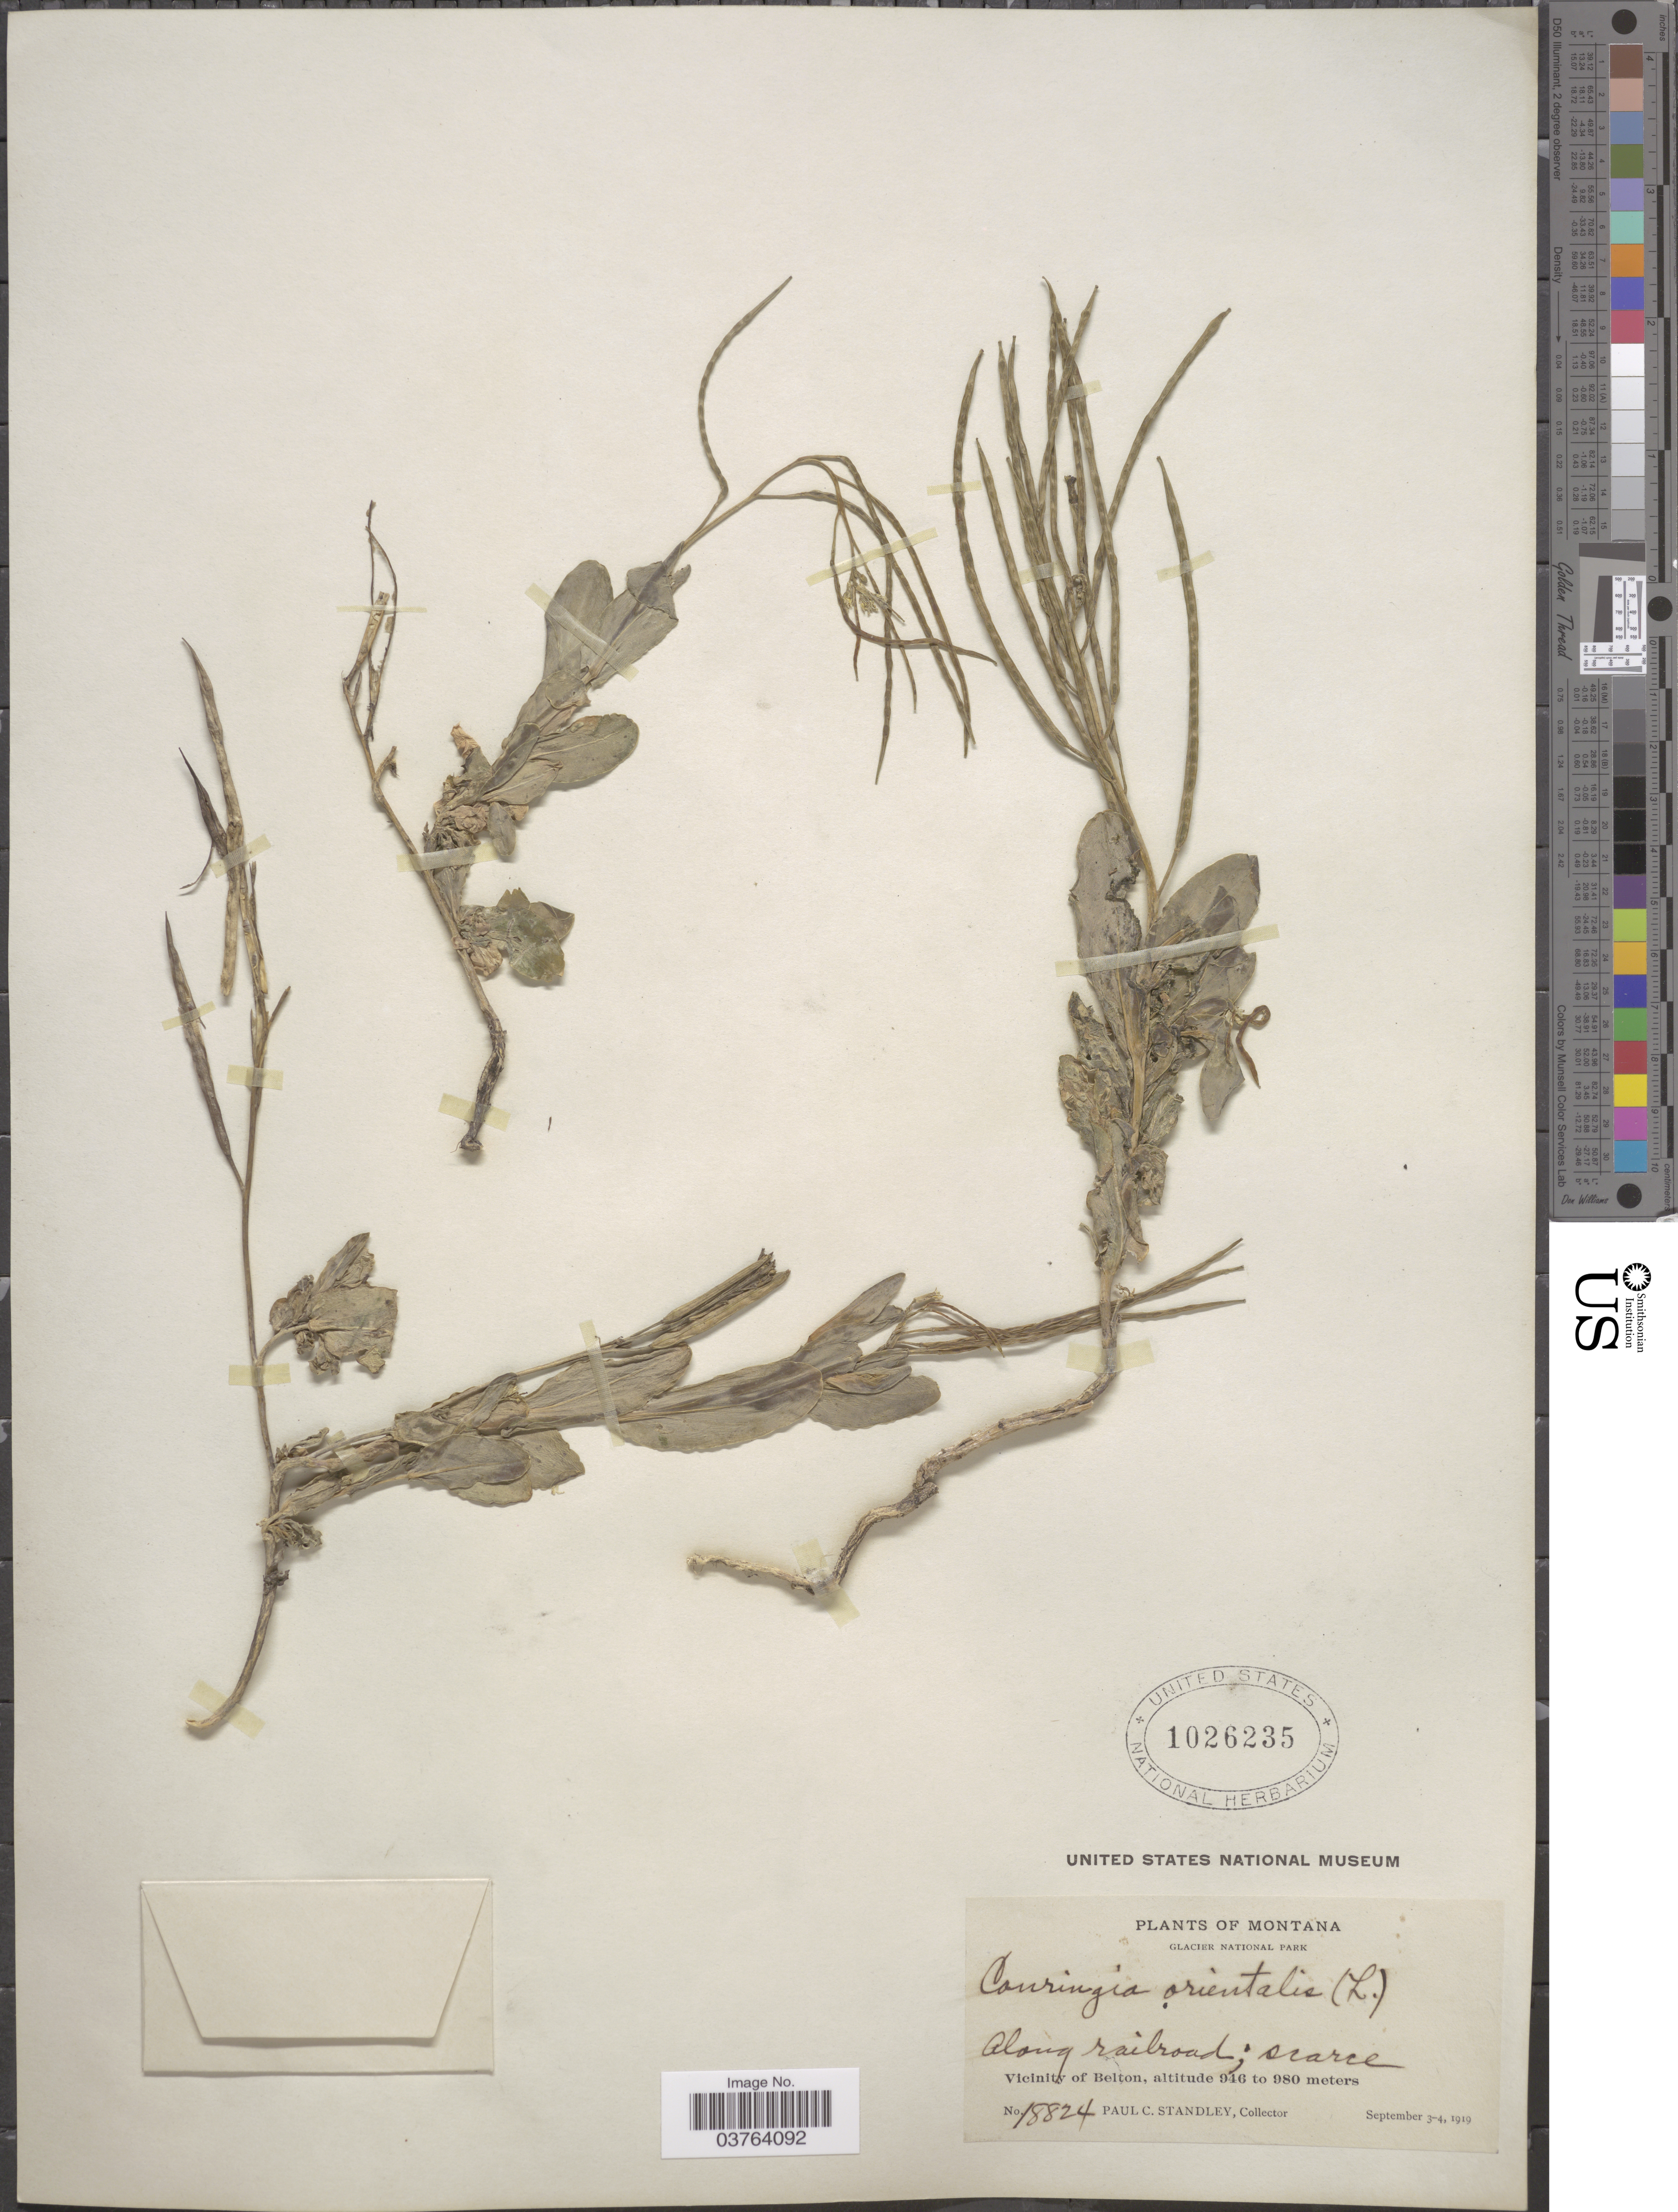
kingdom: Plantae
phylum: Tracheophyta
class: Magnoliopsida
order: Brassicales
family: Brassicaceae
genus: Conringia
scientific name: Conringia orientalis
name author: (L.) C. Presl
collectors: P. C. Standley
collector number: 18824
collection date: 1919-09-03/1919-09-04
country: United States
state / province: Montana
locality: Glacier National Park. Along railroad. Vicinity of Belton.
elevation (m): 946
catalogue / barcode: US 1026235